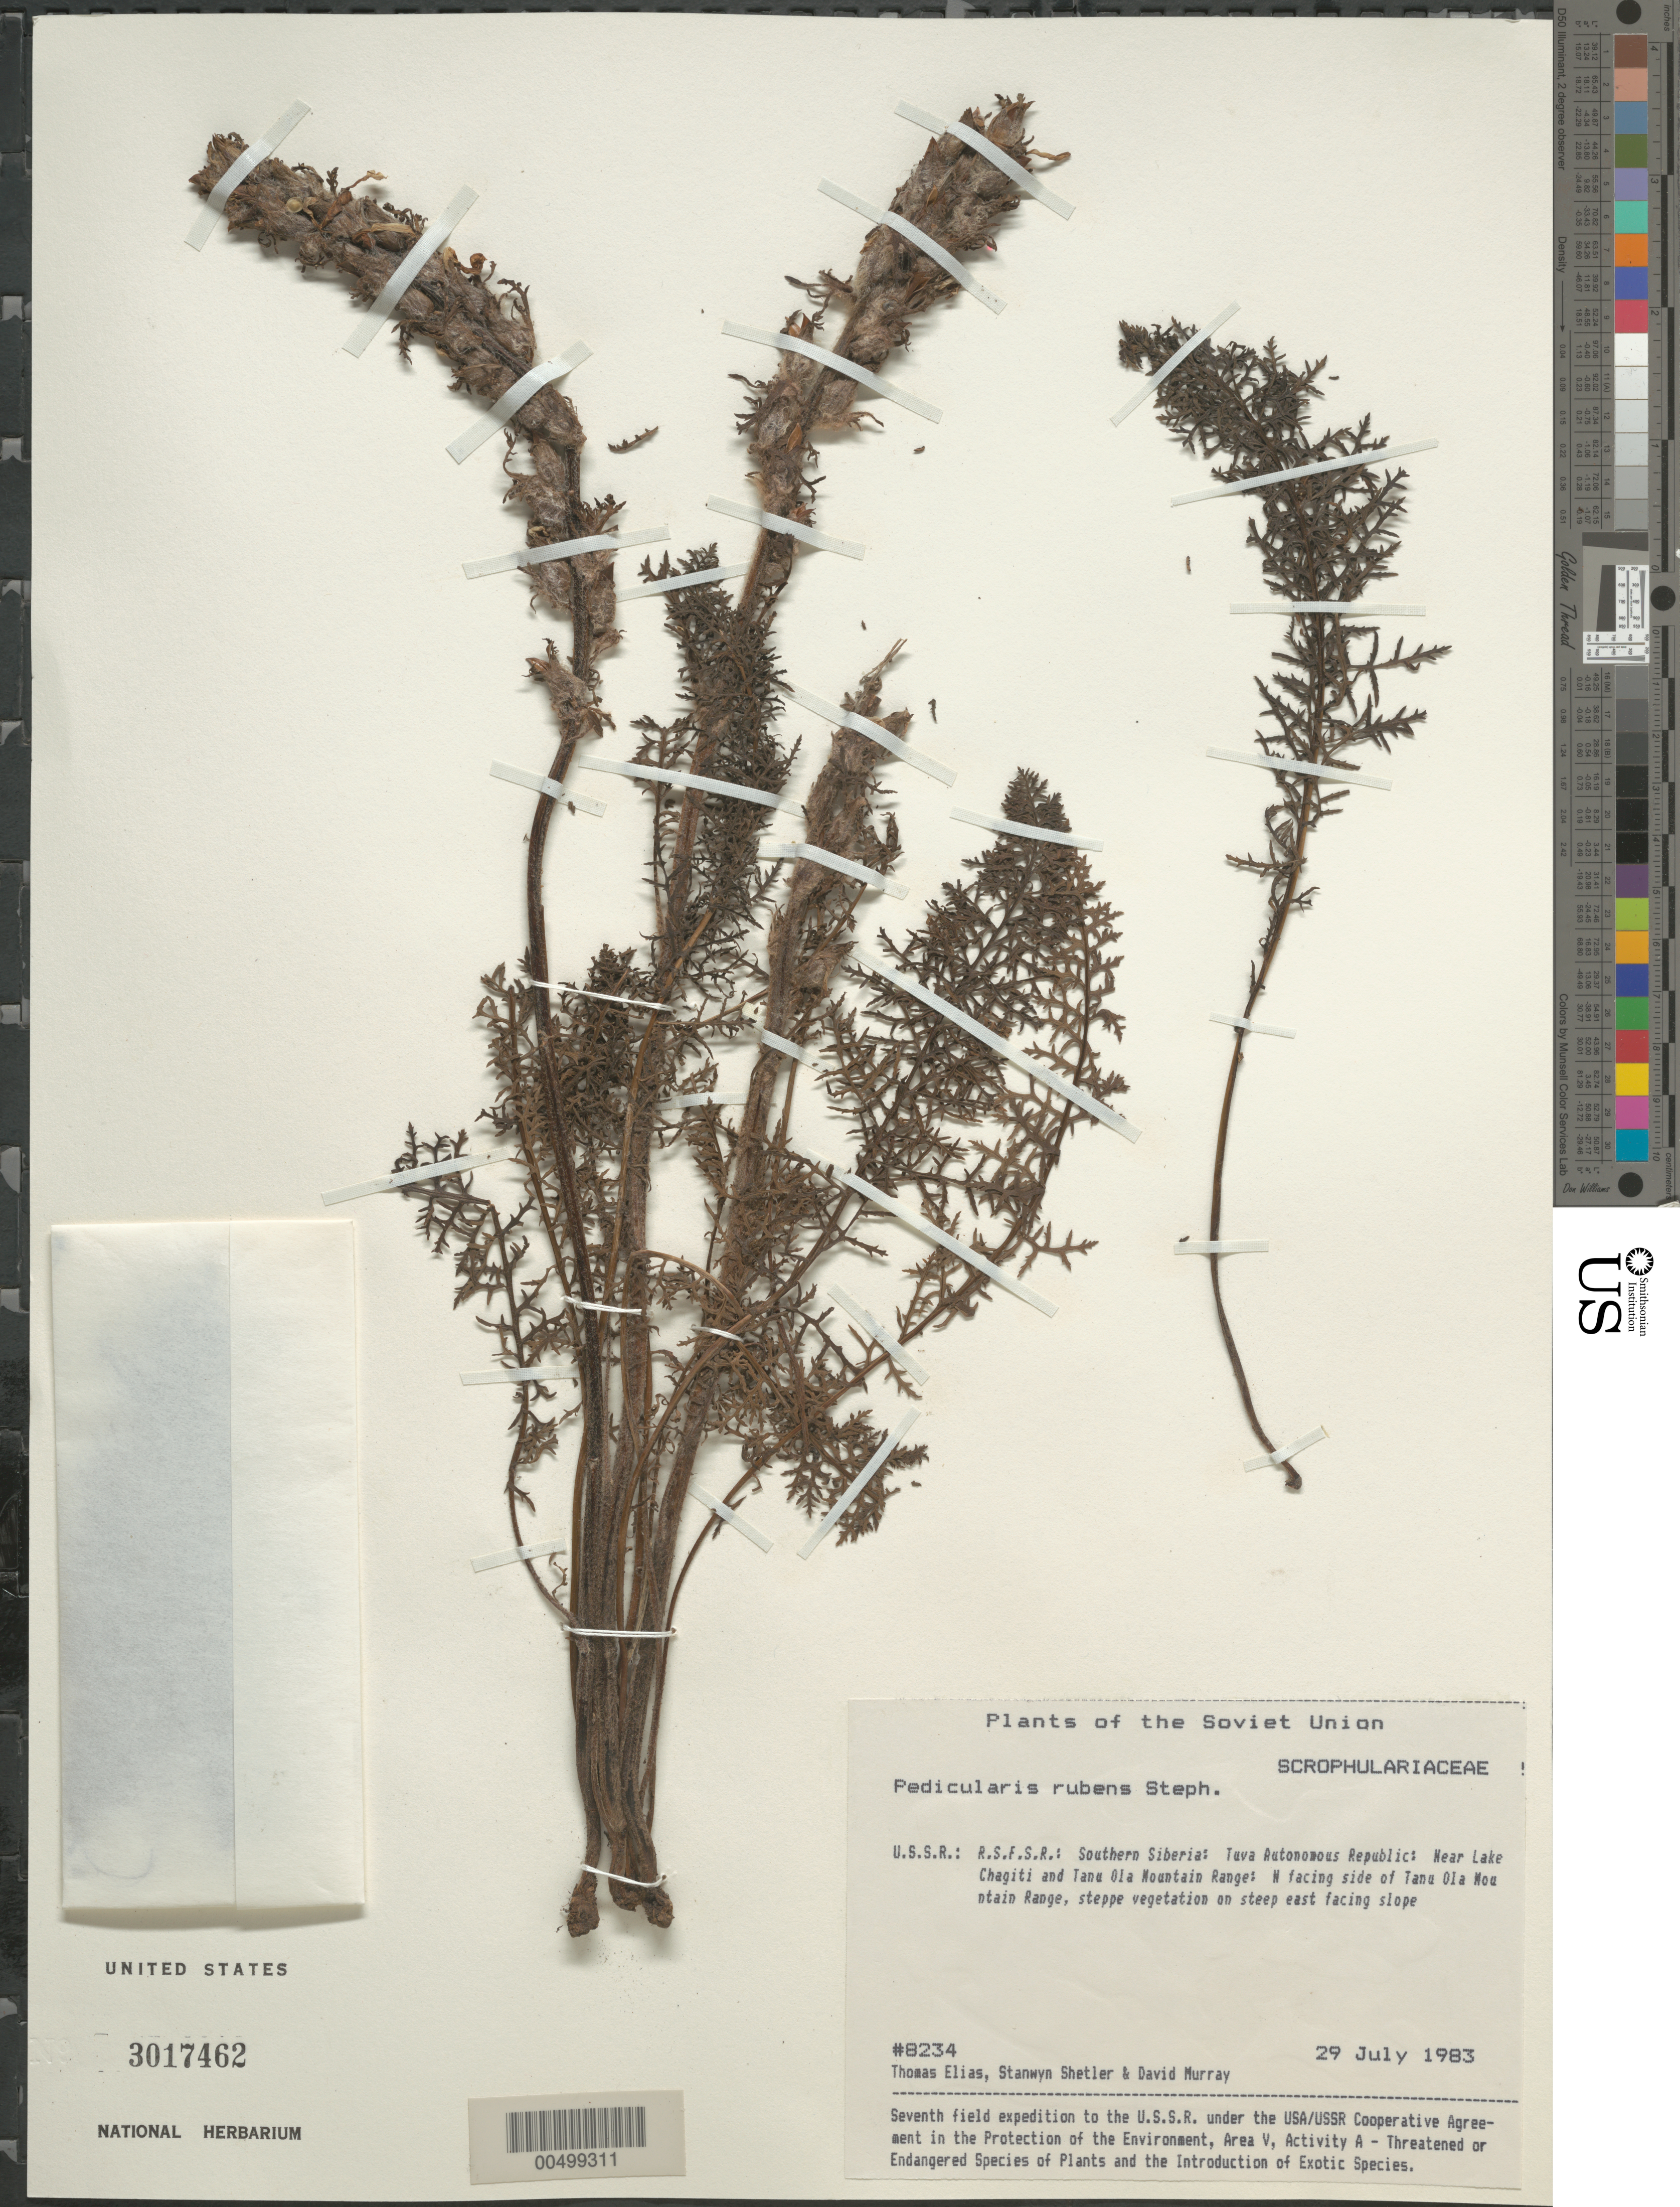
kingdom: Plantae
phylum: Tracheophyta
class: Magnoliopsida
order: Lamiales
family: Orobanchaceae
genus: Pedicularis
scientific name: Pedicularis rubens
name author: Steph.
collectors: T. Elias, S. Shetler & D. F. Murray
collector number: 8234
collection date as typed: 29 Jul 1983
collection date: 1983-07-29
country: Russian Federation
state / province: Tuva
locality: Near Lake Chagitai and N-facing side of Tannu-Ola Mountain Range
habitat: steppe vegetation on steep east-facing slope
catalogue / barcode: US 3017462